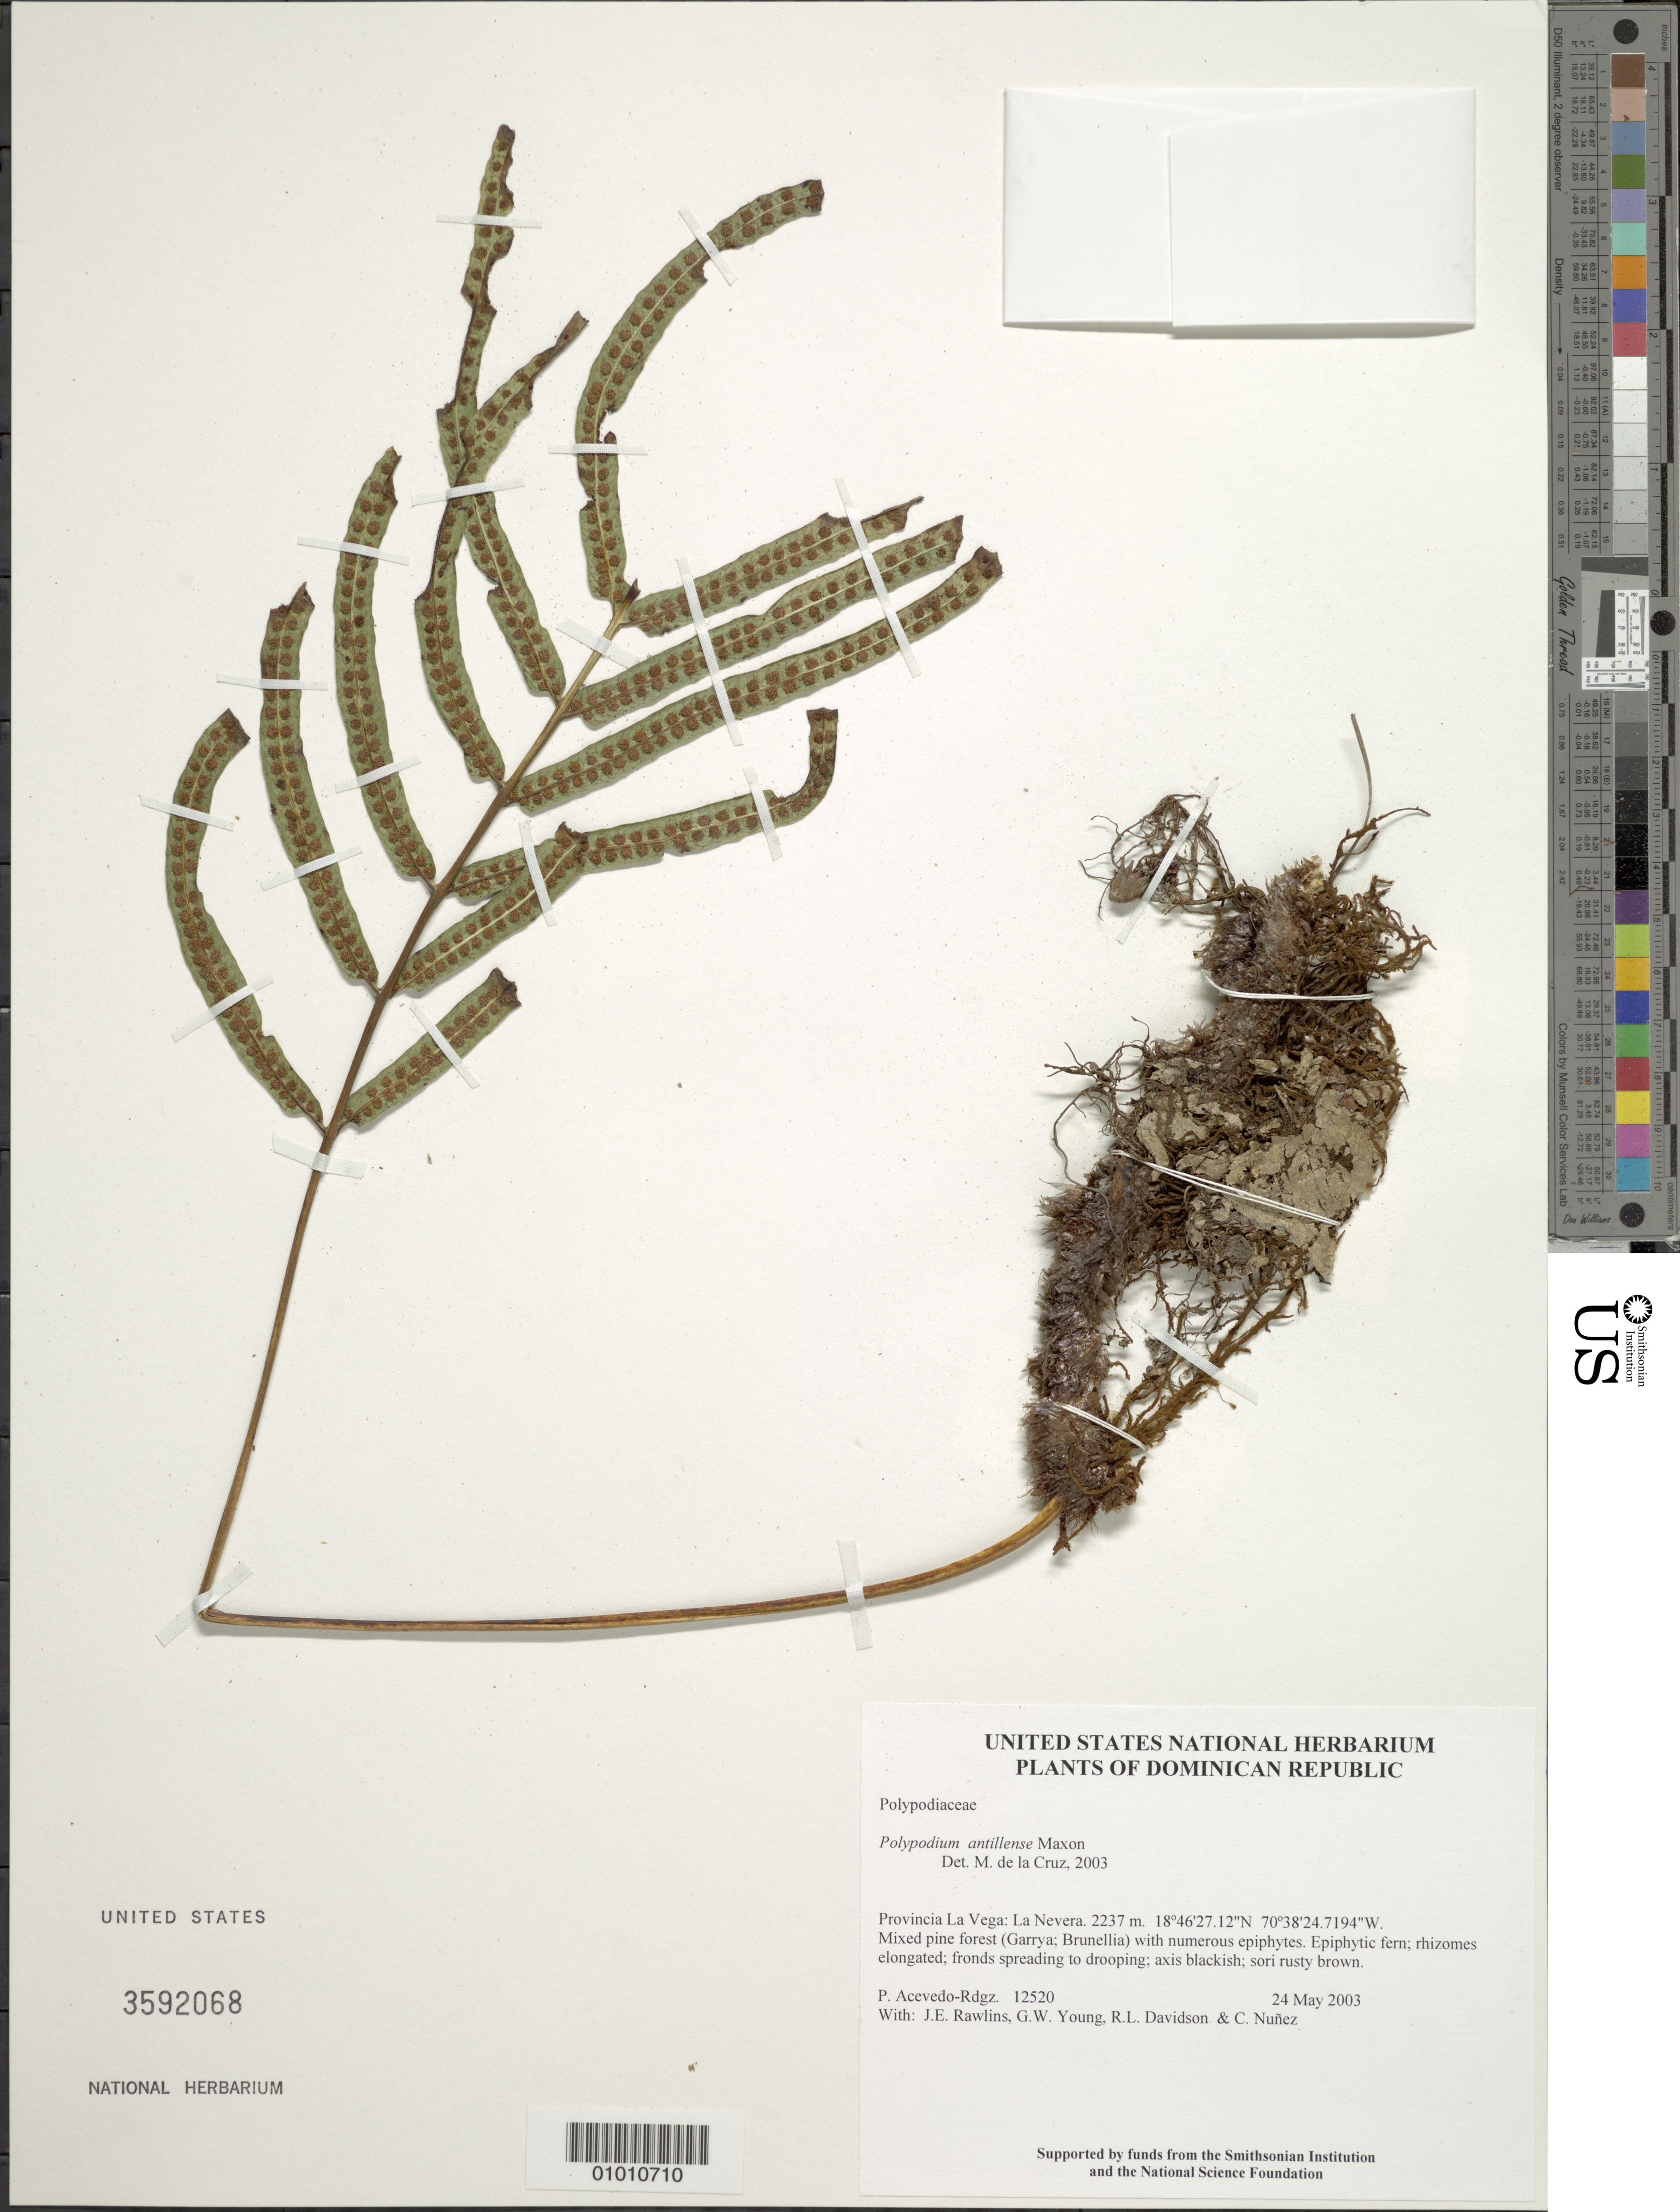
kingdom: Plantae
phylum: Tracheophyta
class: Polypodiopsida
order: Polypodiales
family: Polypodiaceae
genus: Serpocaulon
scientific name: Serpocaulon acuminatum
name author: (Fée) Christenh.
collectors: P. Acevedo-Rodr., J. Rawlins, G. Young, R. Davidson & C. Nunez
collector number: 12520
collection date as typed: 24 May 2003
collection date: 2003-05-24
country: Dominican Republic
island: Hispaniola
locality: Provincia La Vega: La Nevera.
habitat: Mixed pine forest (Garrya; Brunellia) with numerous epiphytes.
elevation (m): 2237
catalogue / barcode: US 3592068